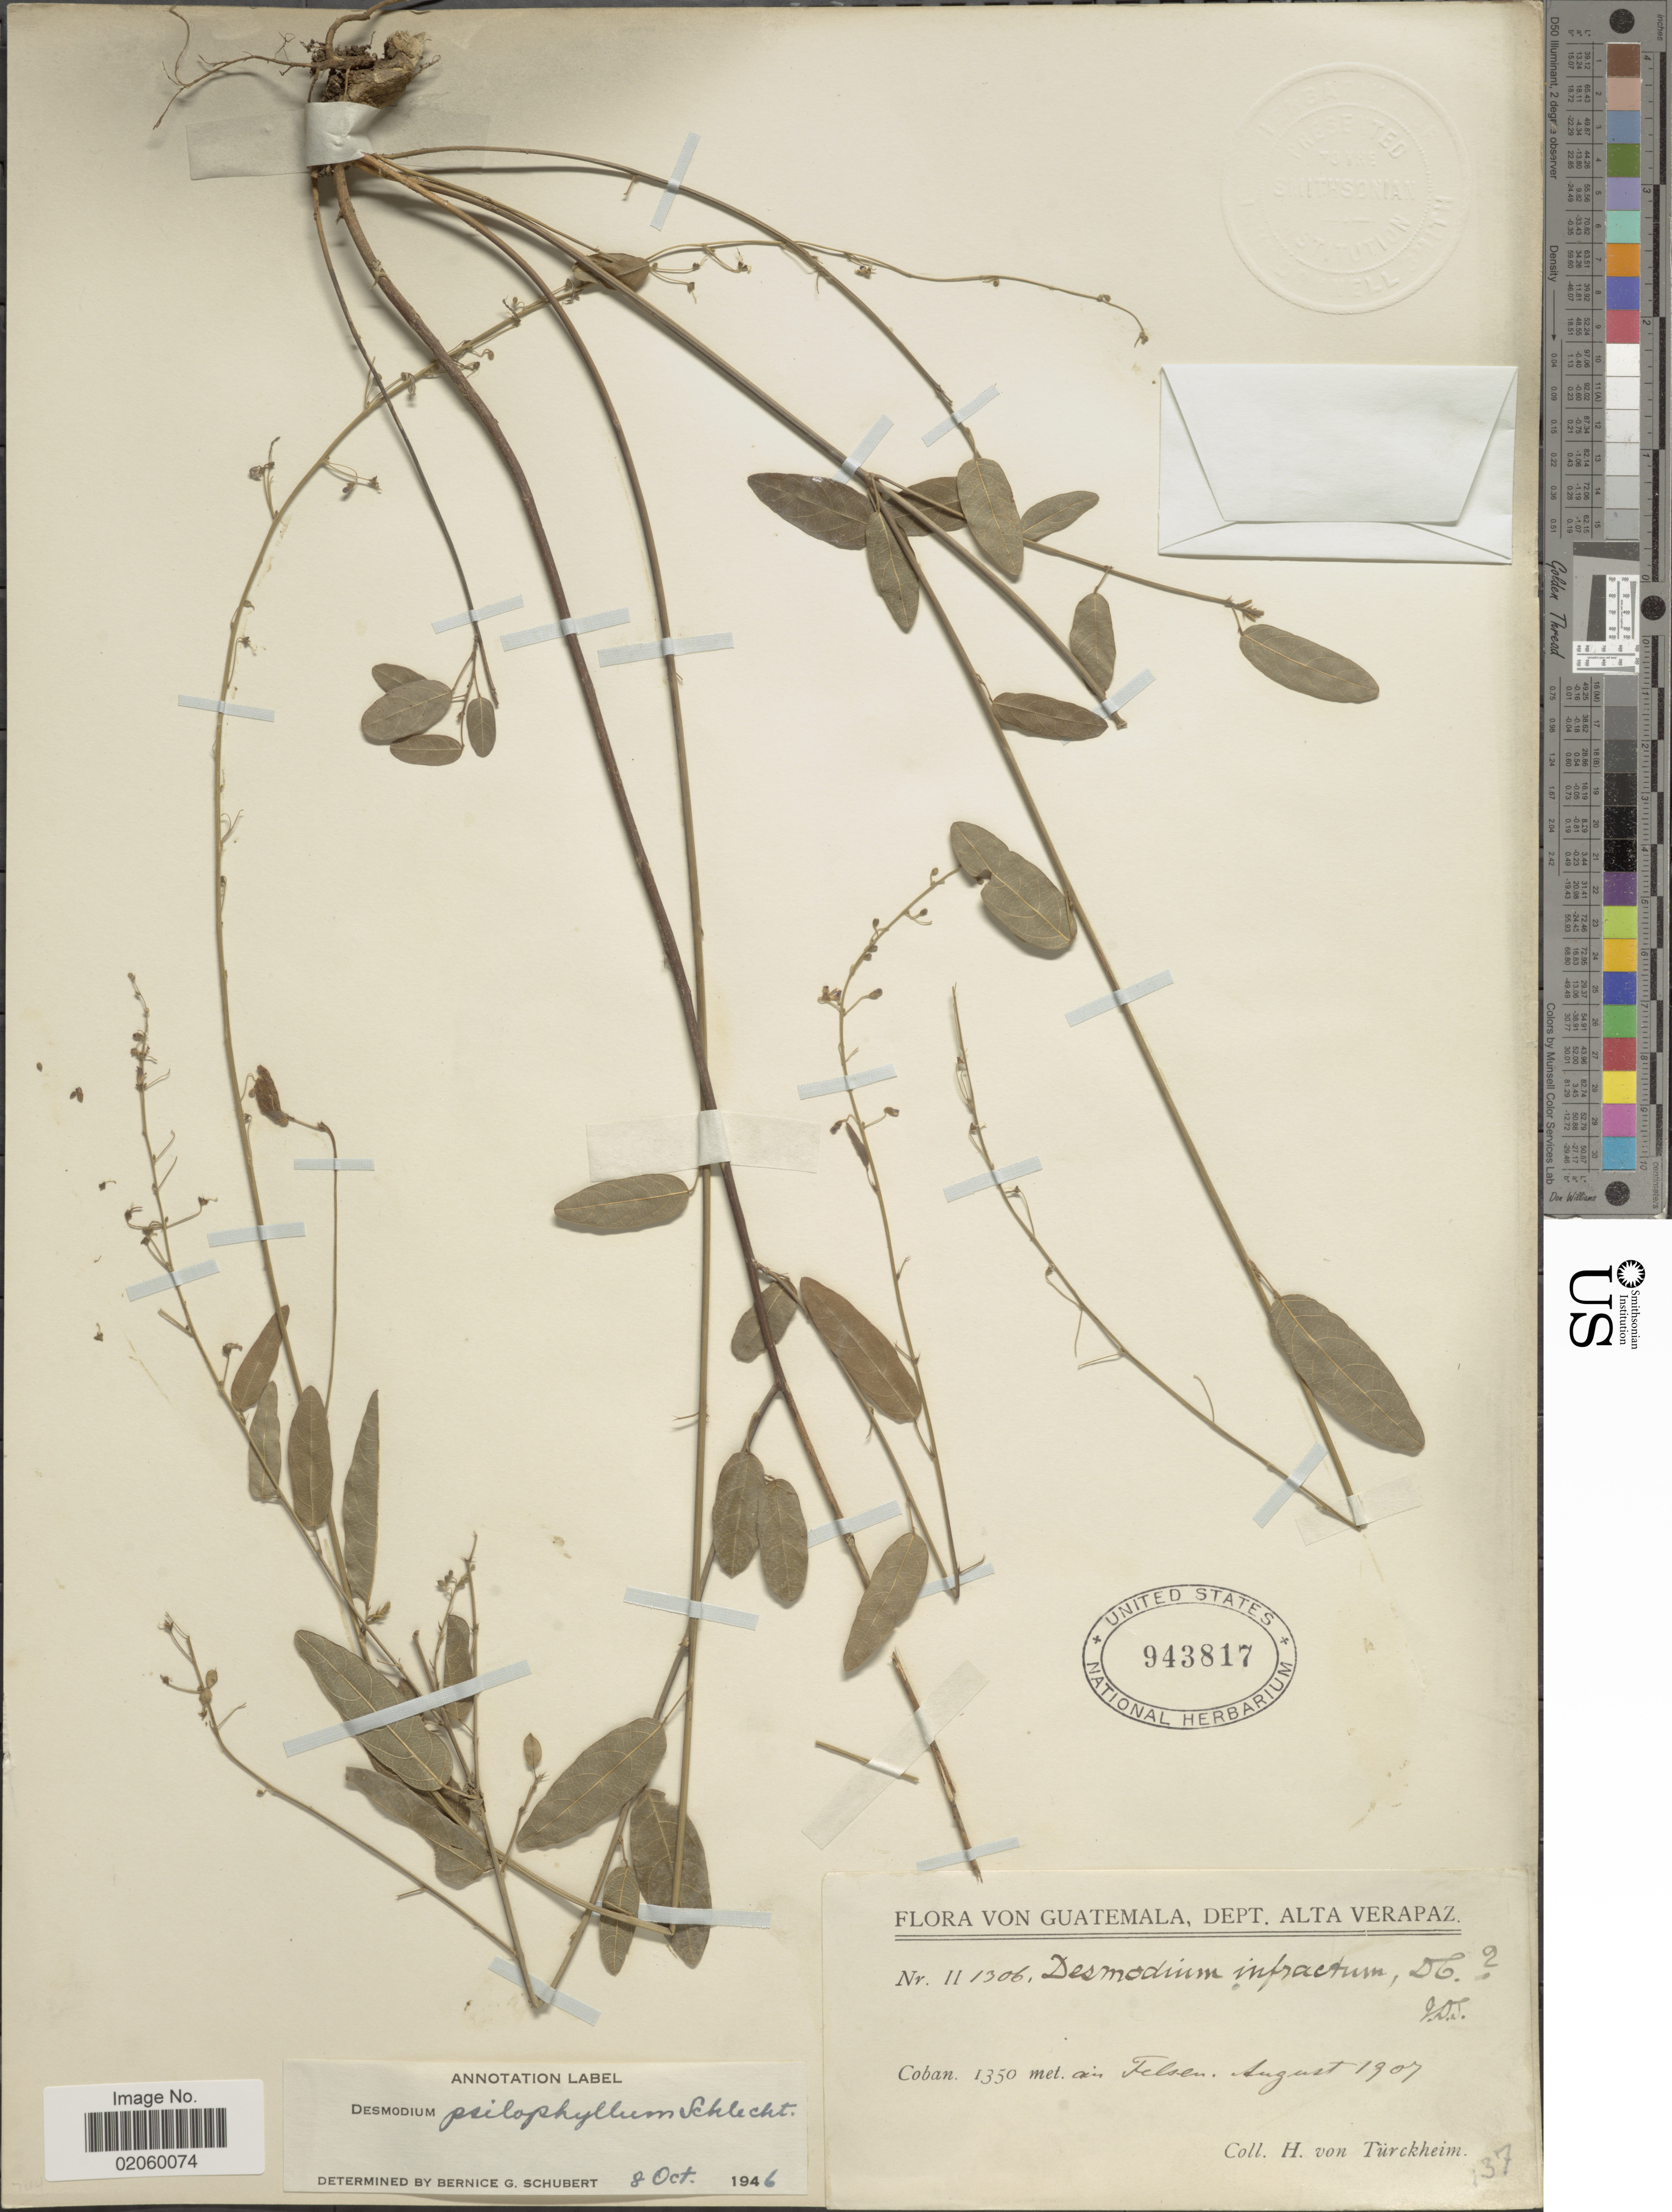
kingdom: Plantae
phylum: Tracheophyta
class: Magnoliopsida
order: Fabales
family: Fabaceae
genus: Desmodium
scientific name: Desmodium psilophyllum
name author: Schltdl.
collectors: H. von Tuerckheim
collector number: II 1306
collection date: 1906-08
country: Guatemala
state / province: Alta Verapaz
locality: Coban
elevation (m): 1350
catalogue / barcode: US 943817